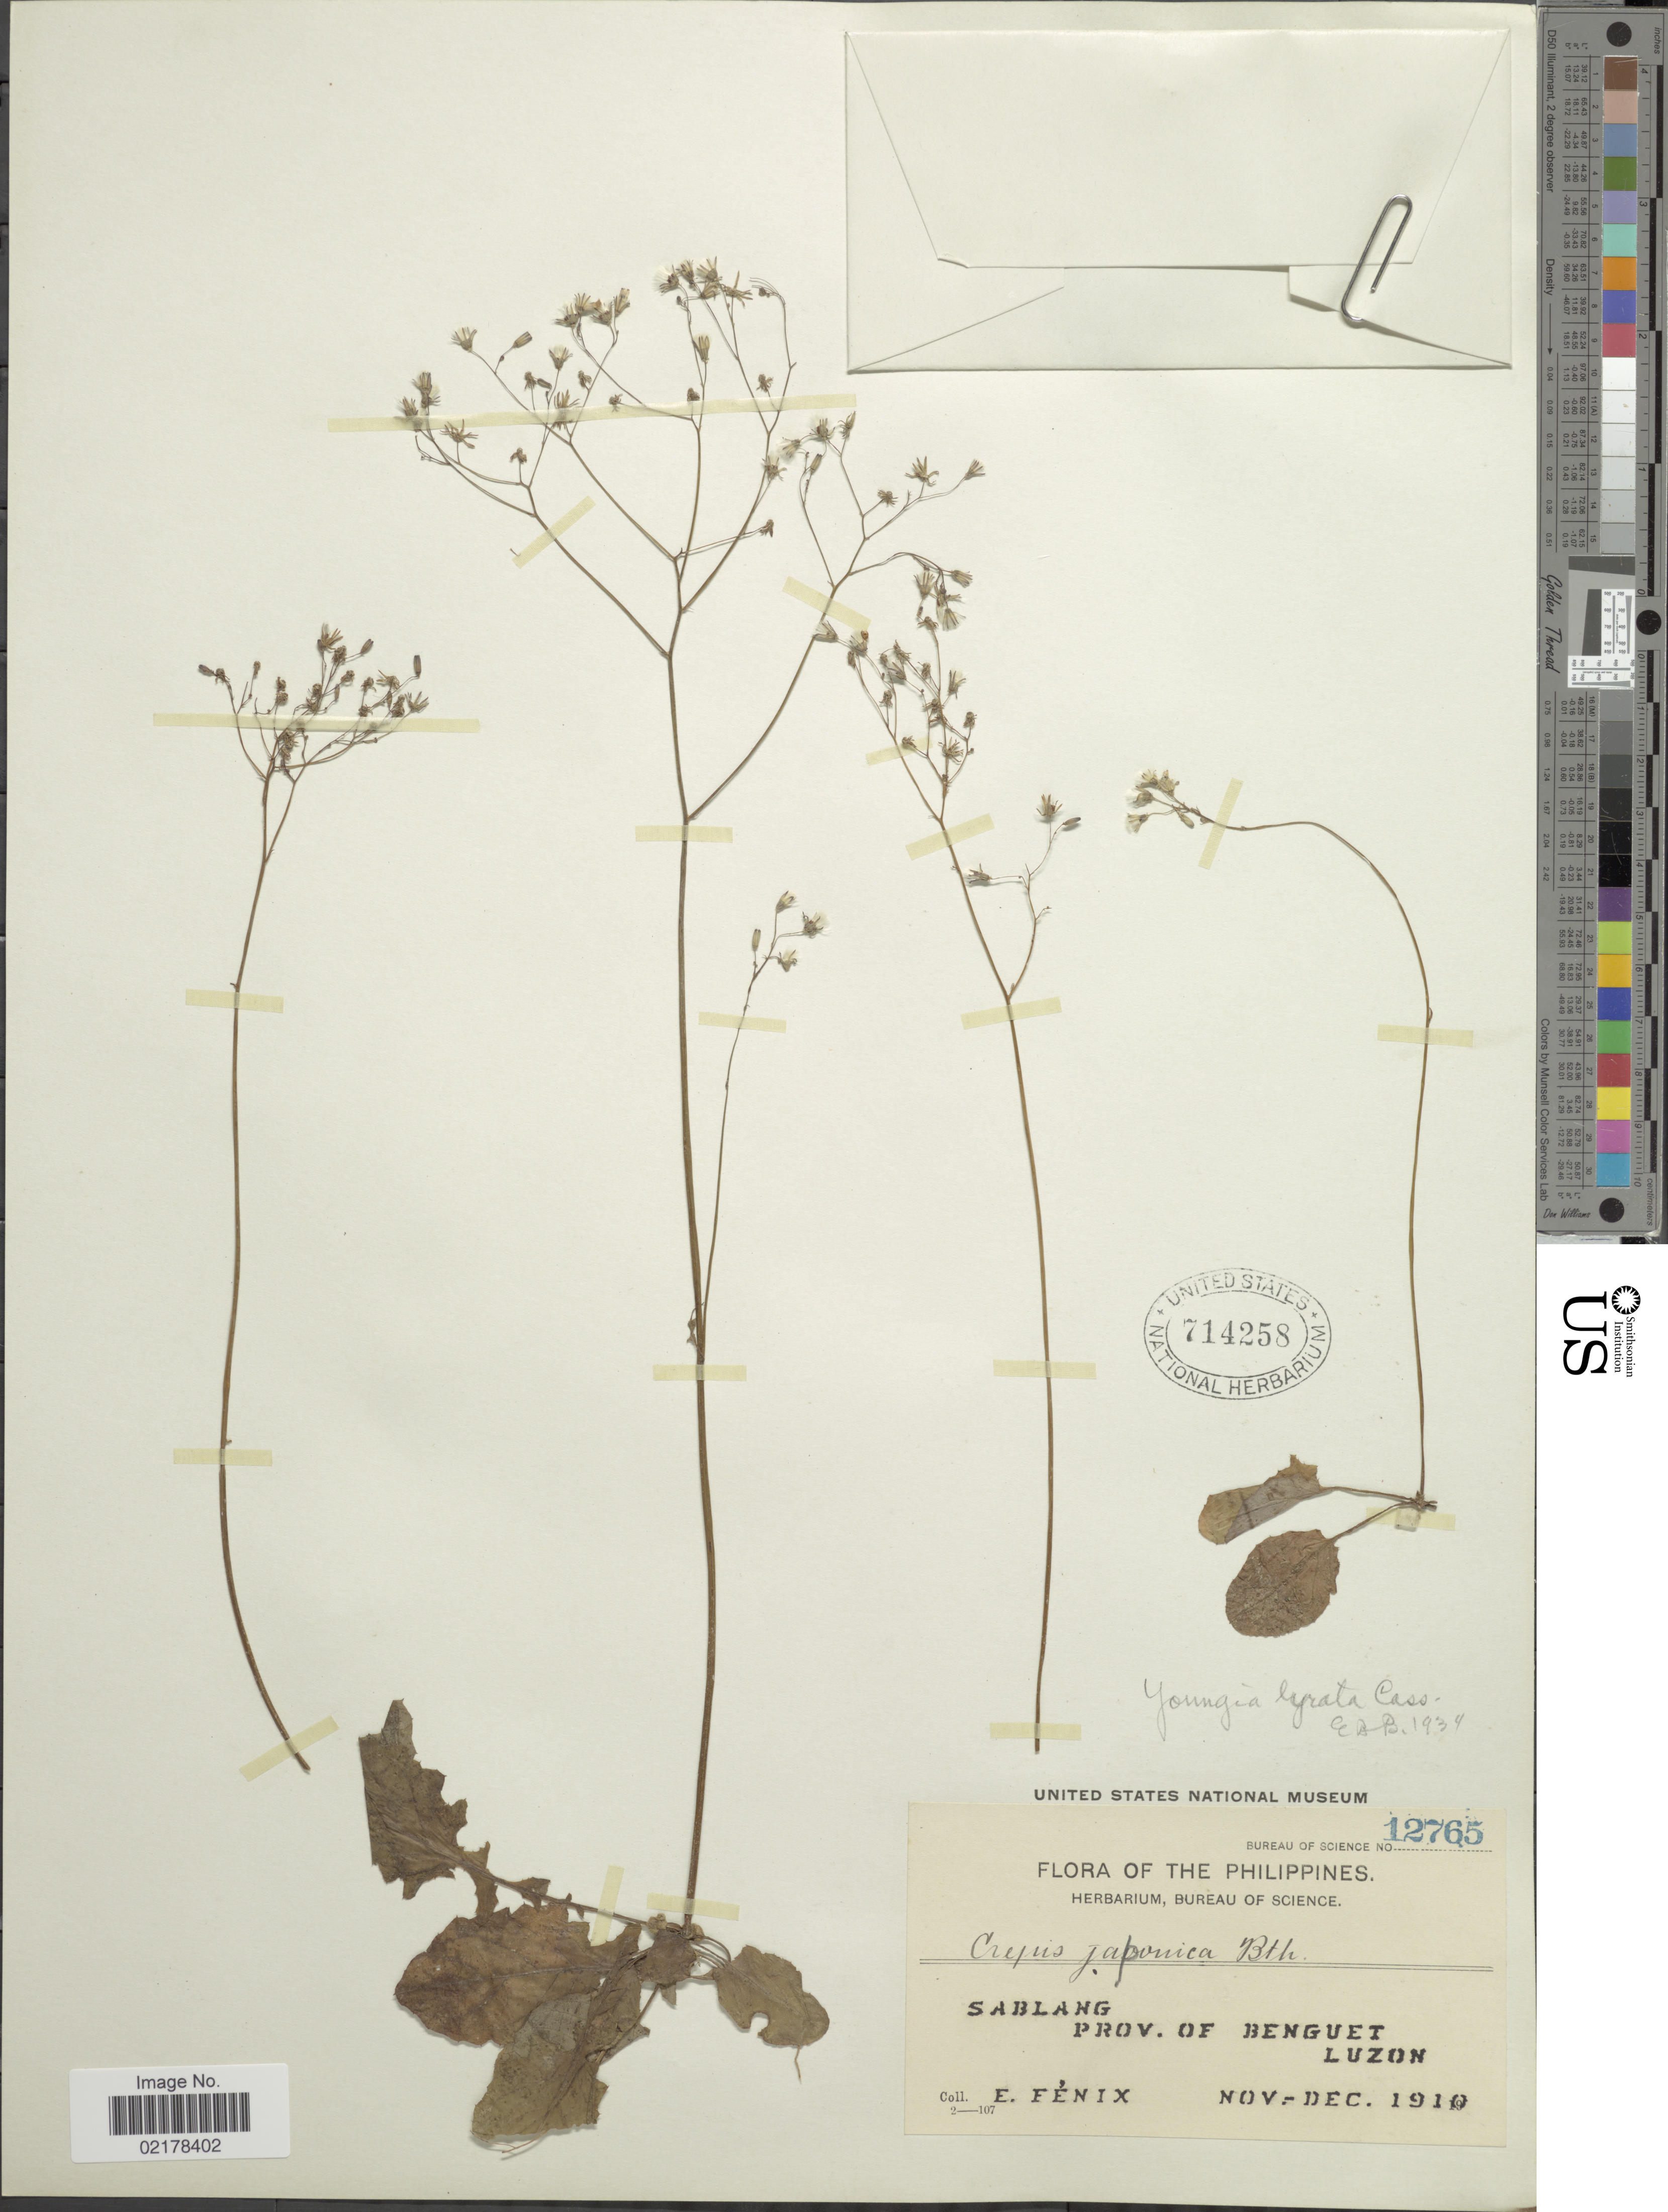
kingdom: Plantae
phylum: Tracheophyta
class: Magnoliopsida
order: Asterales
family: Asteraceae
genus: Youngia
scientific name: Youngia japonica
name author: (L.) DC.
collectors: E. Fénix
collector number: Bureau of Science 12765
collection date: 1910-11/1910-12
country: Philippines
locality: Sablang Prov. of Benguet Luzon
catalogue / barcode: US 714258